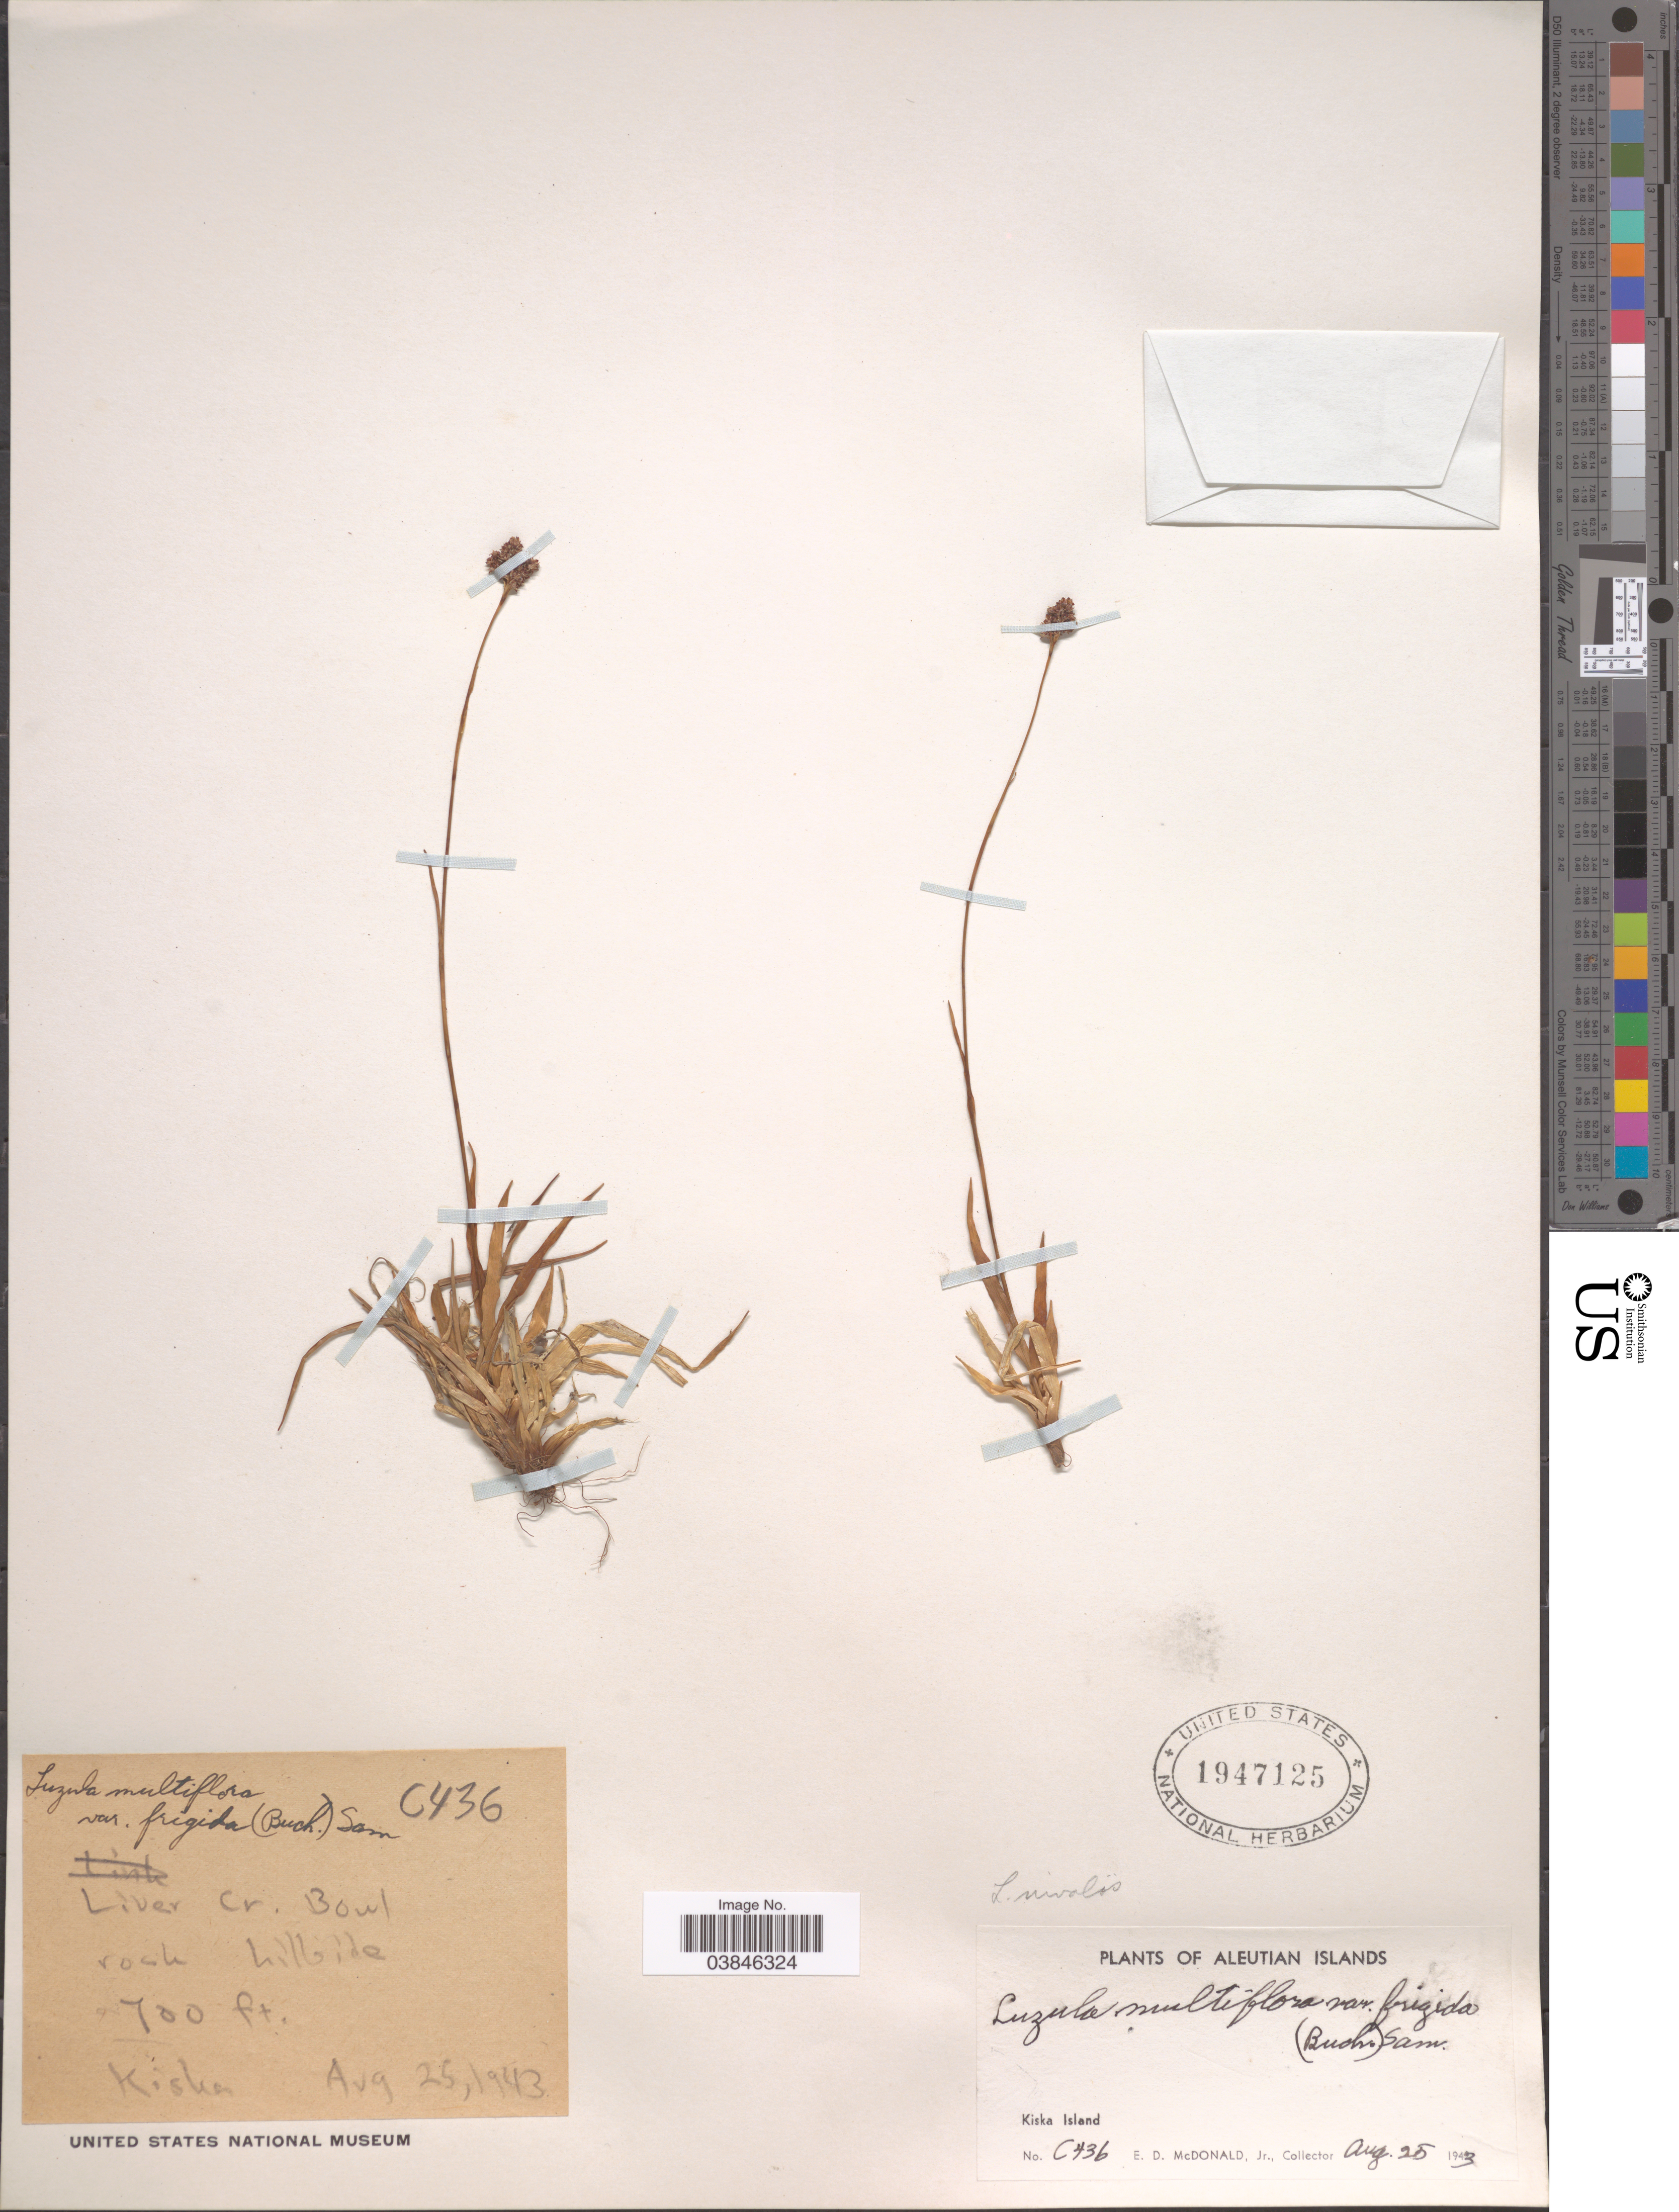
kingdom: Plantae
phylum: Tracheophyta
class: Liliopsida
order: Poales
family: Juncaceae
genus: Luzula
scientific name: Luzula nivalis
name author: (Laest.) Spreng.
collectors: E. D. McDonald Jr.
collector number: C436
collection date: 1943-08-25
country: United States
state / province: Alaska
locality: Aleutian Islands. Kiska Island.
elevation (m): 213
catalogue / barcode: US 1947125